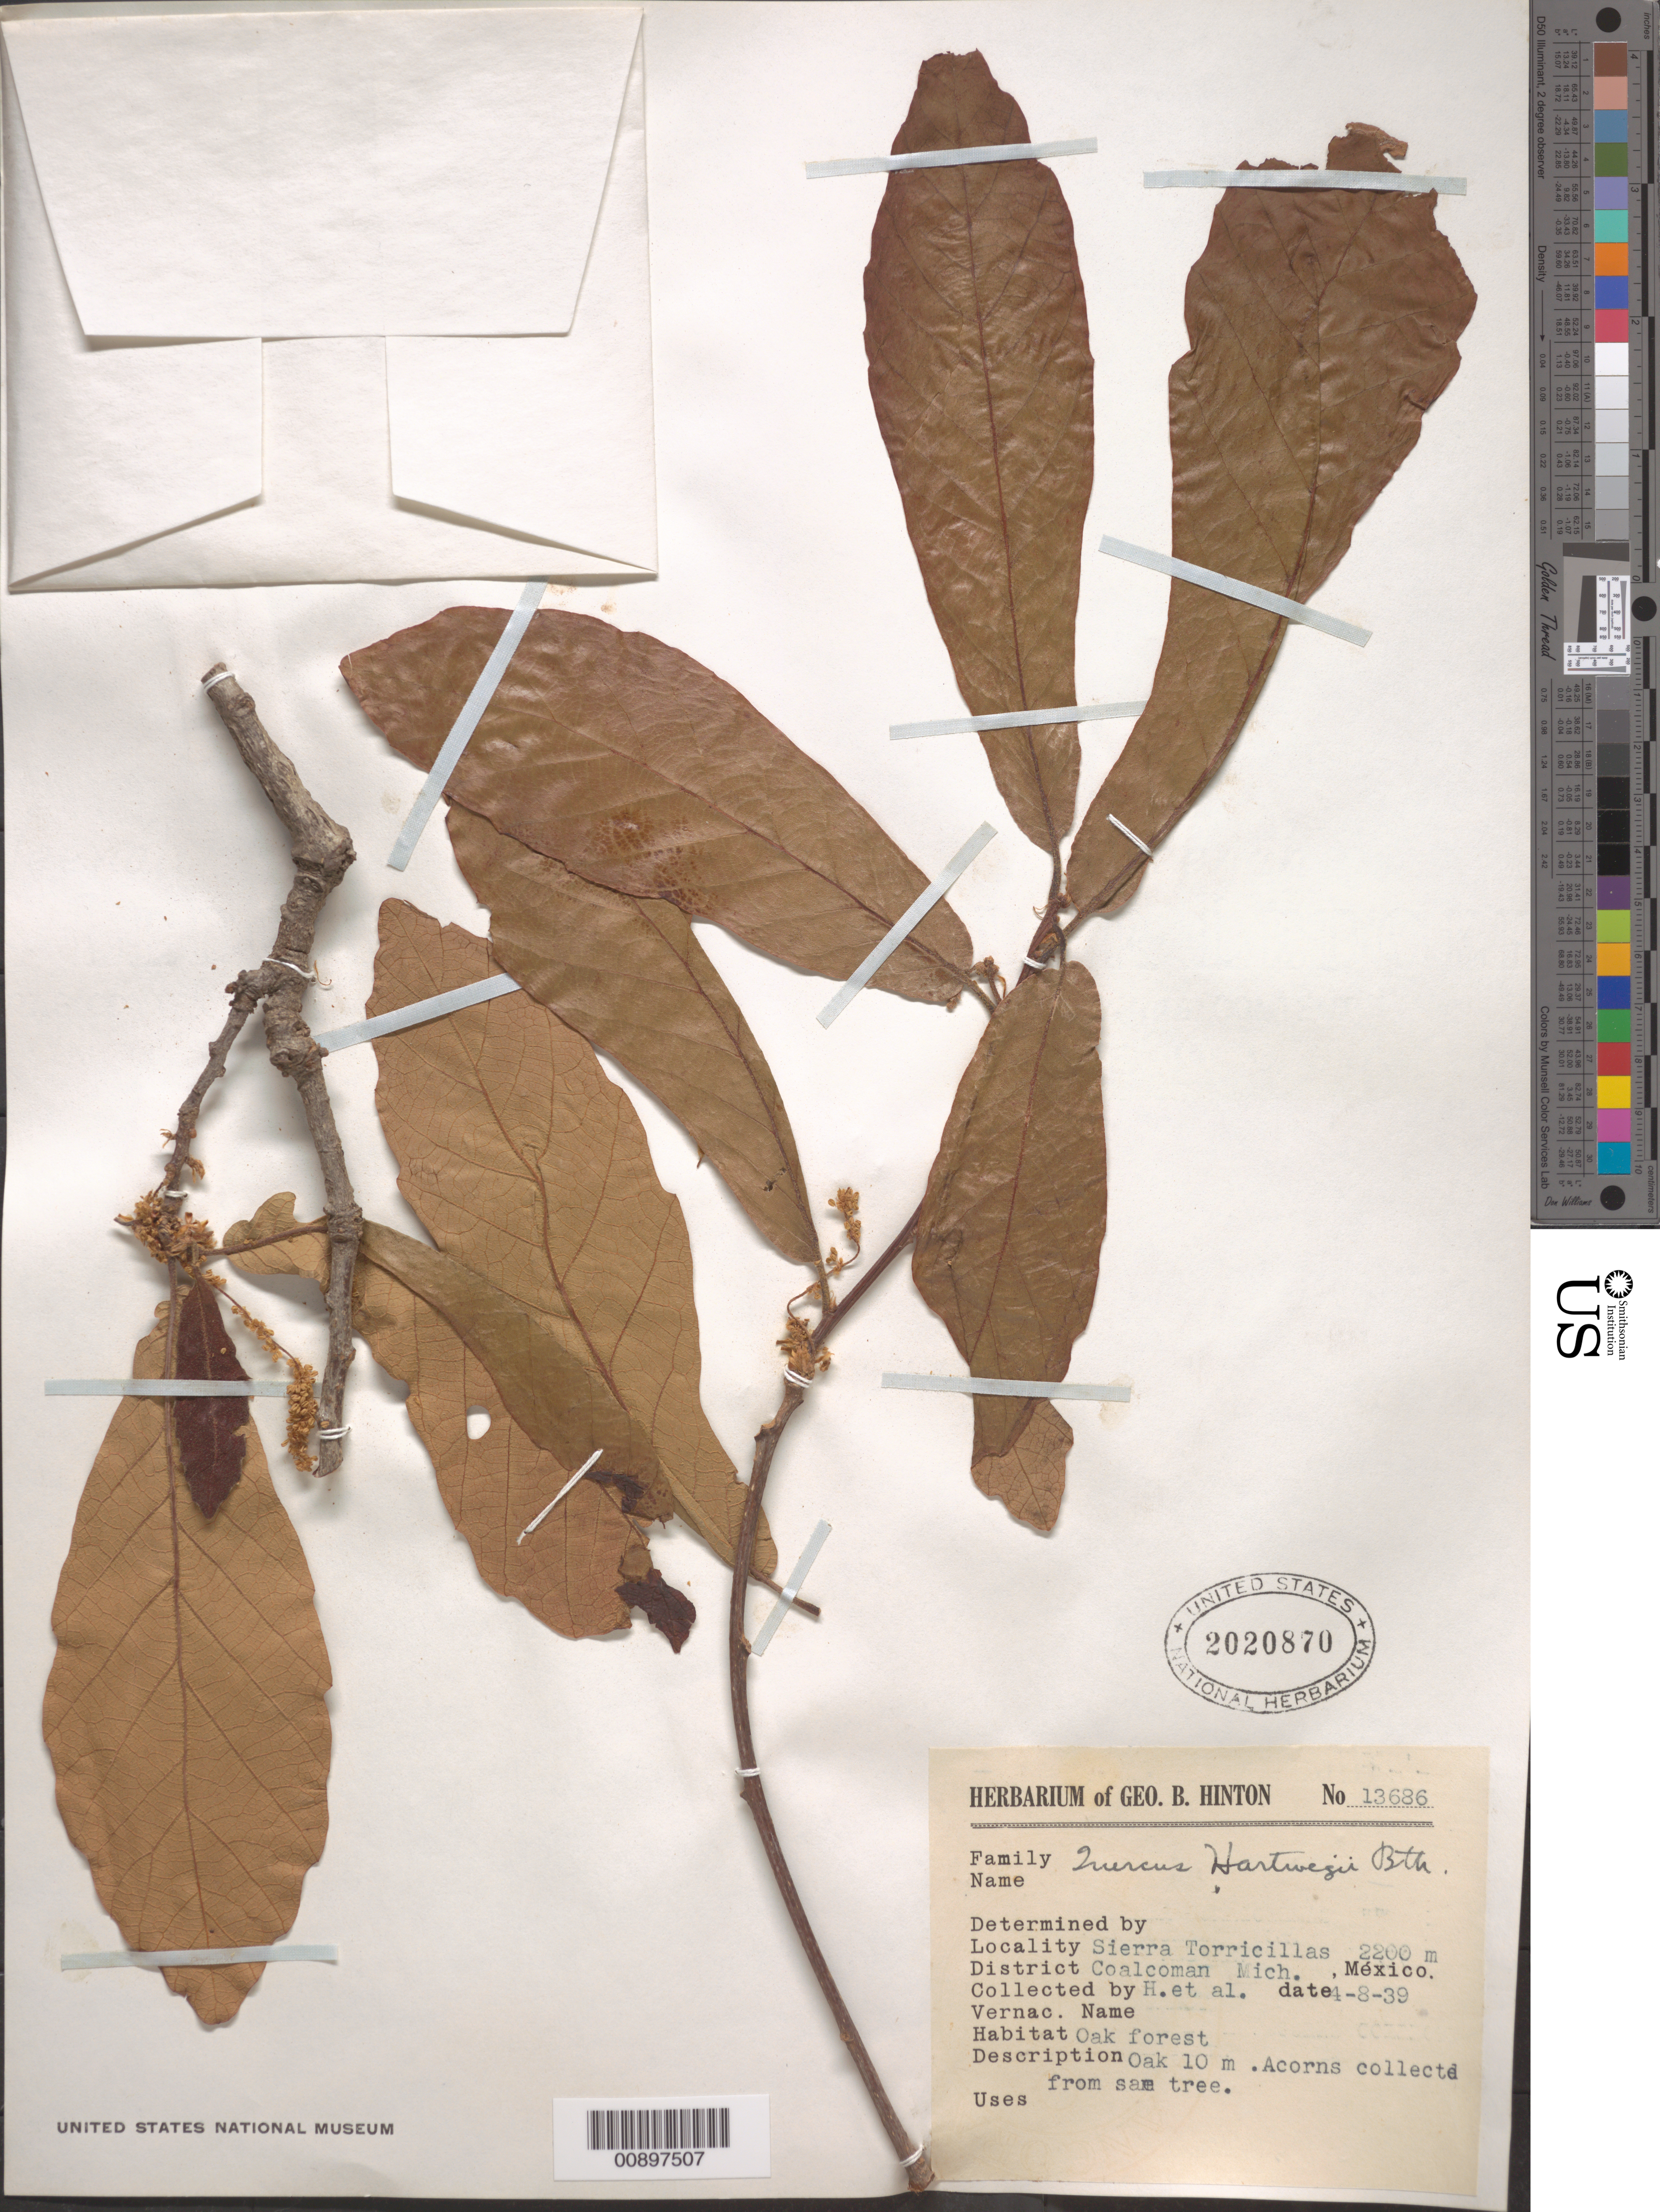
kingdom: Plantae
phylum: Tracheophyta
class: Magnoliopsida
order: Fagales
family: Fagaceae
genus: Quercus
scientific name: Quercus hartwegii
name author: Benth.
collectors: G. B. Hinton & et al.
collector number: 13686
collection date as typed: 08 Apr 1939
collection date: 1939-04-08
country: Mexico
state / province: Michoacán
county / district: Coalcomán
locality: Sierra de Torricillas, District Coalcomán, Michoacán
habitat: Oak forest.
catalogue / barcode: US 2020870